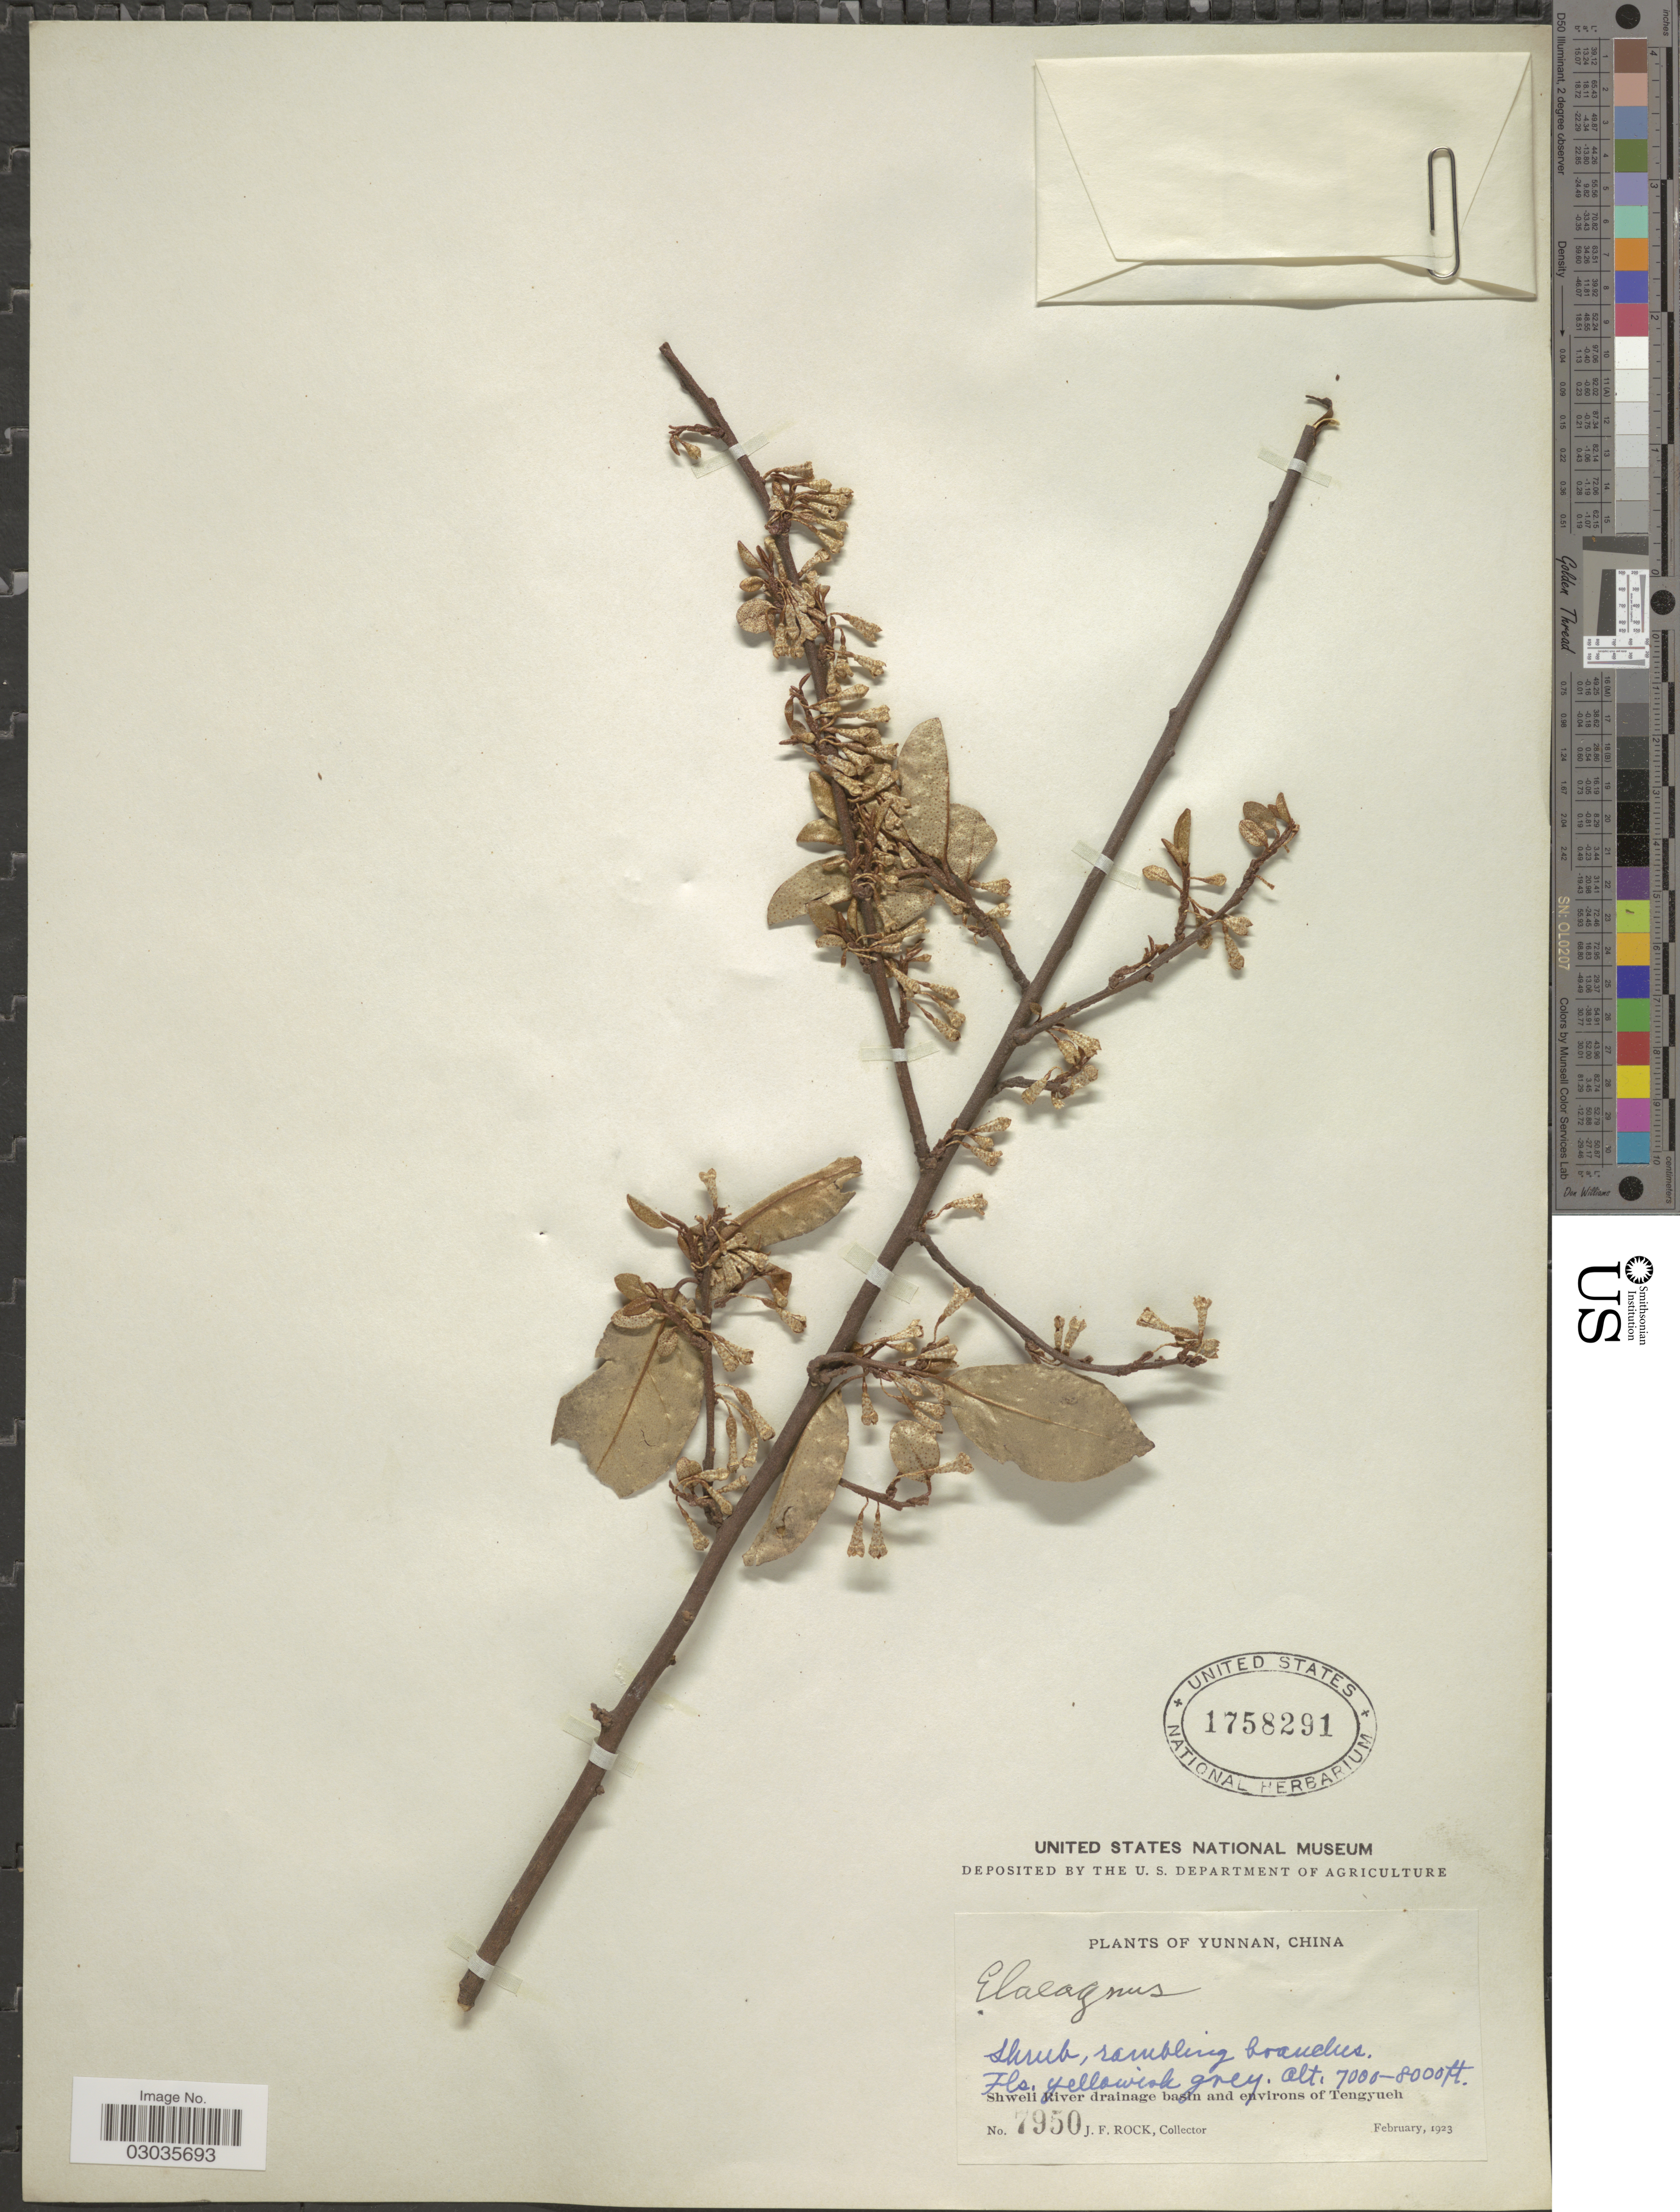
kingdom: Plantae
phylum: Tracheophyta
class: Magnoliopsida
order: Rosales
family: Elaeagnaceae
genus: Elaeagnus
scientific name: Elaeagnus sp.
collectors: J. Rock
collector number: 7950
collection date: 1923-02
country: China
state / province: Yunnan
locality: Shweli River drainage basin and environs of Tengyueh.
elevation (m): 2134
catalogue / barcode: US 1758291